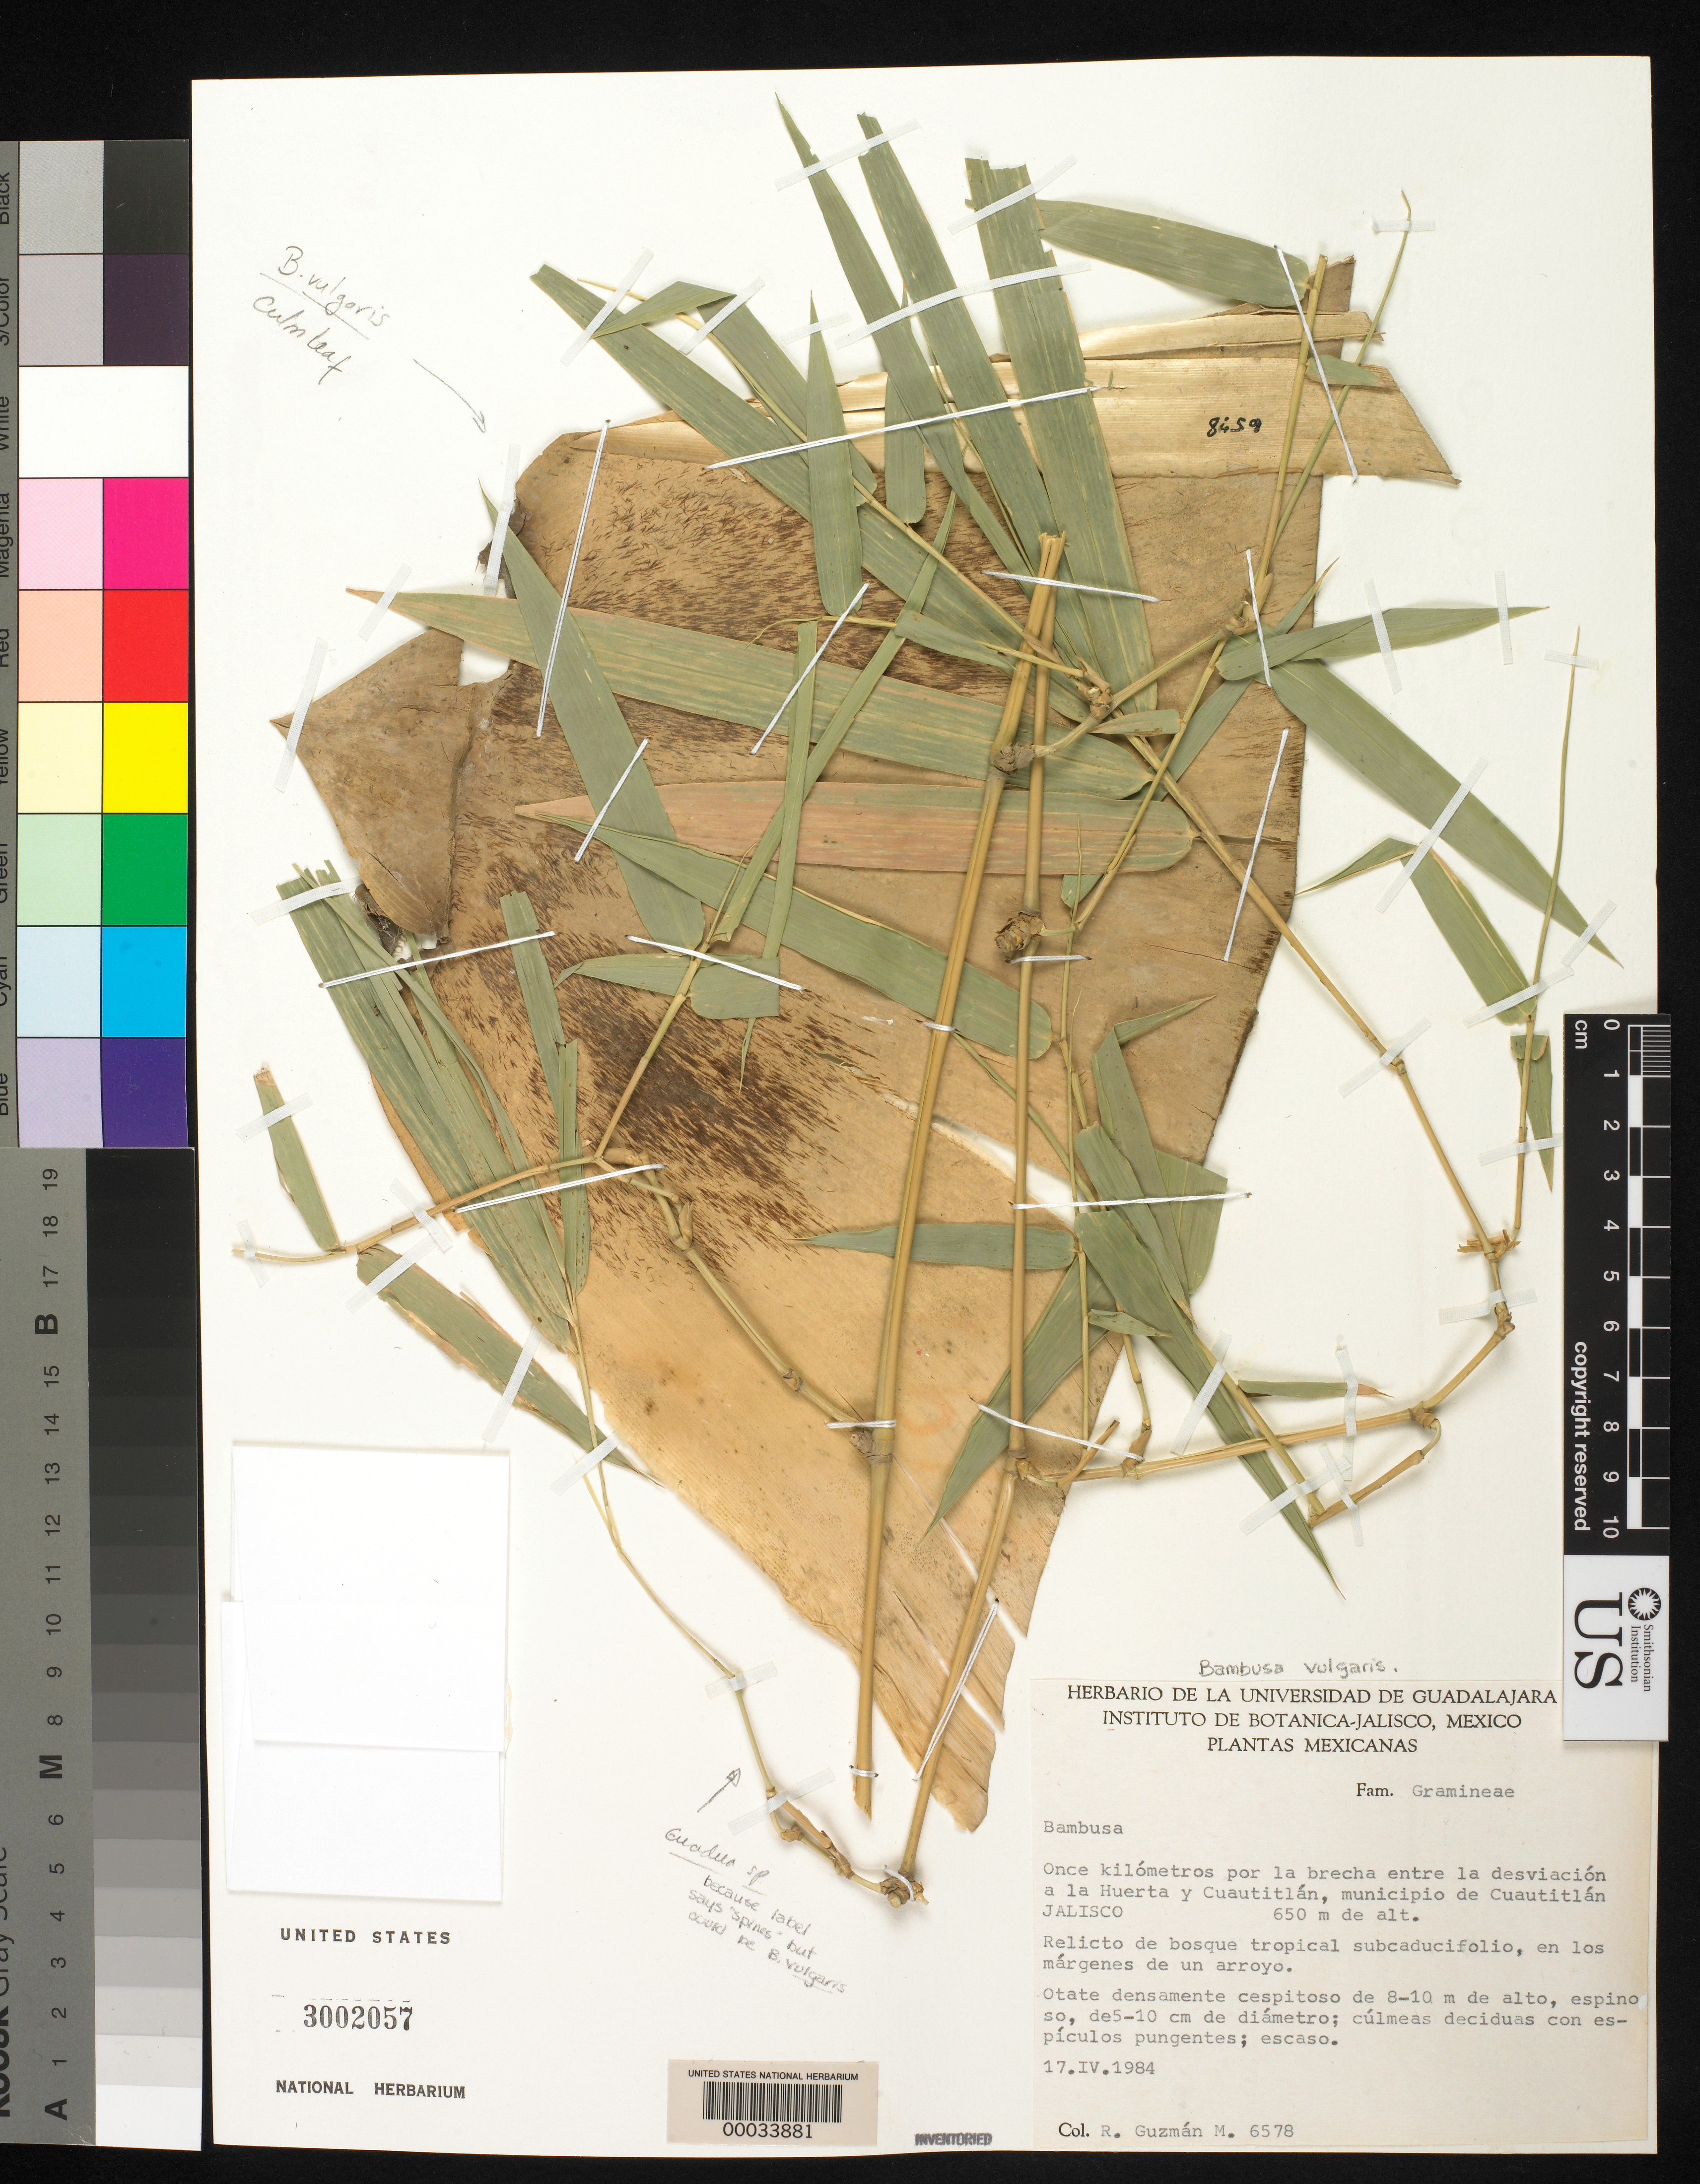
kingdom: Plantae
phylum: Tracheophyta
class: Liliopsida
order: Poales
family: Poaceae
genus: Bambusa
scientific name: Bambusa vulgaris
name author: Schrad. ex J.C. Wendl.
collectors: R. Guzman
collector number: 6578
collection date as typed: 17 Apr 1984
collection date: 1984-04-17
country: Mexico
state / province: Jalisco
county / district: Cuautitlán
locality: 11 km through the breach between the deflection to Huerta and Cuautitlán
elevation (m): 650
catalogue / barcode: US 3002057